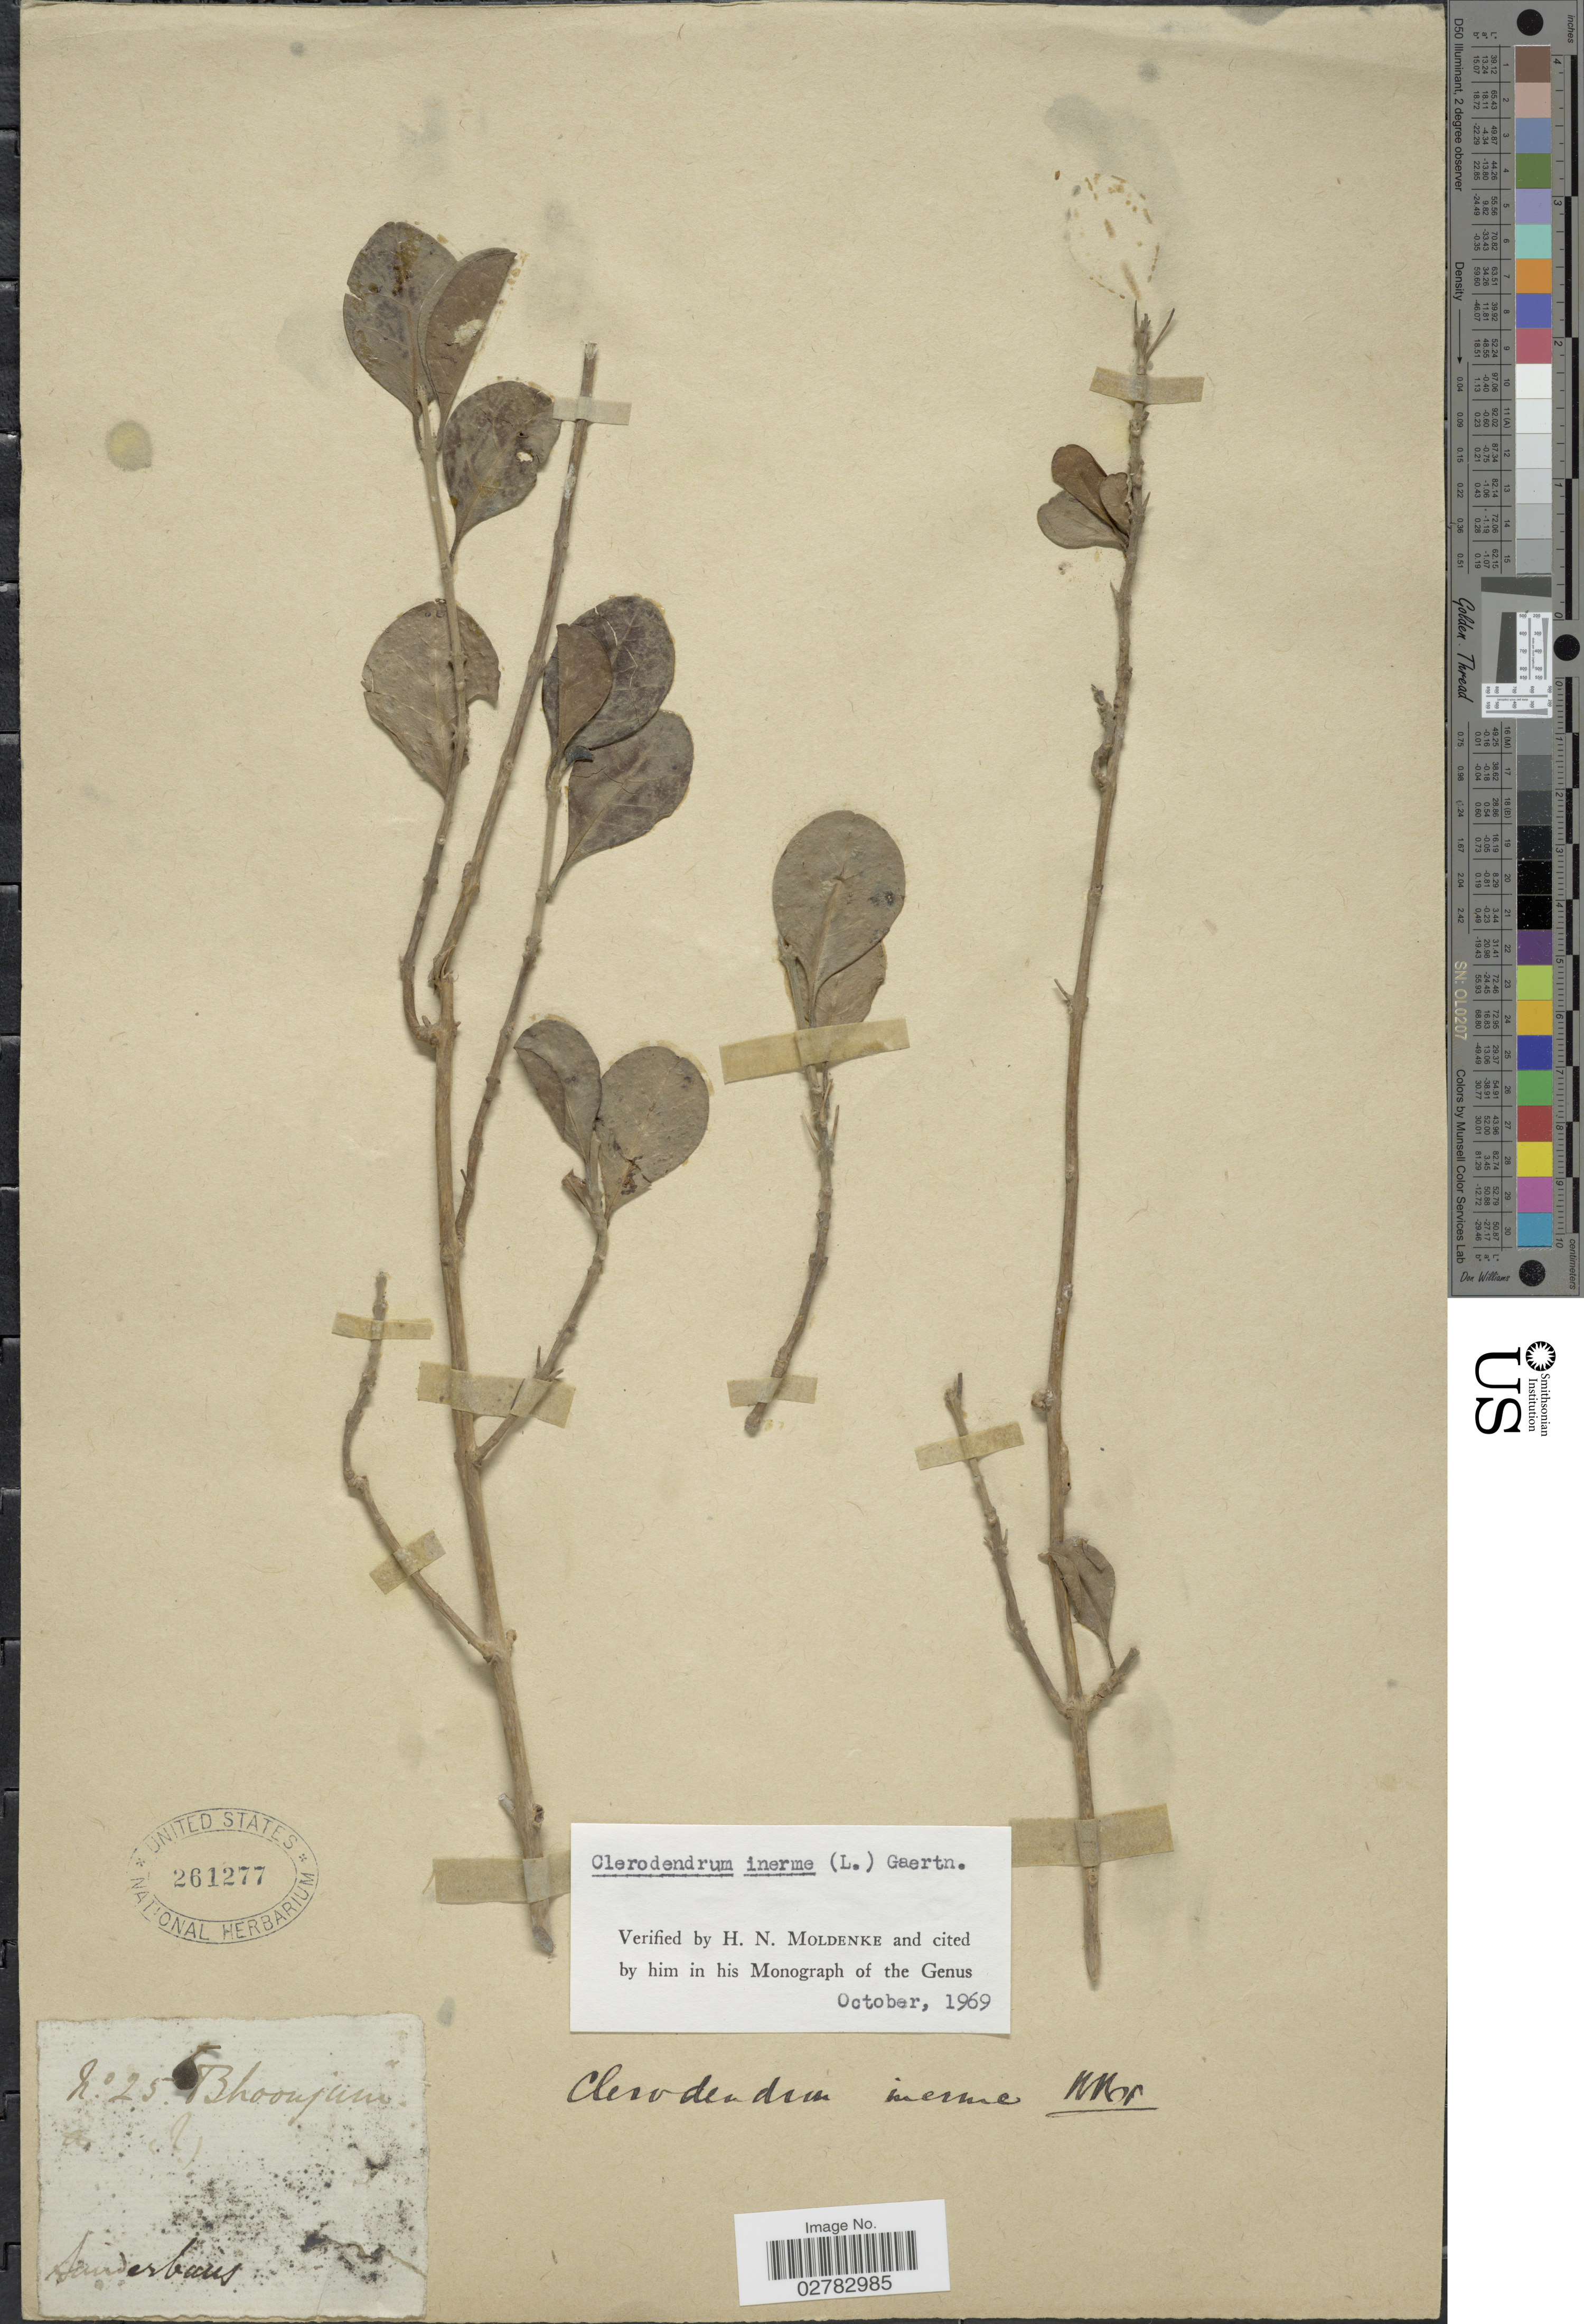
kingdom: Plantae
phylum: Tracheophyta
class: Magnoliopsida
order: Lamiales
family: Lamiaceae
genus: Clerodendrum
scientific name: Clerodendrum inerme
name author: (L.) Gaertn.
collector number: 25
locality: Bhoonjum, Aanderbaus.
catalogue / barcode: US 261277